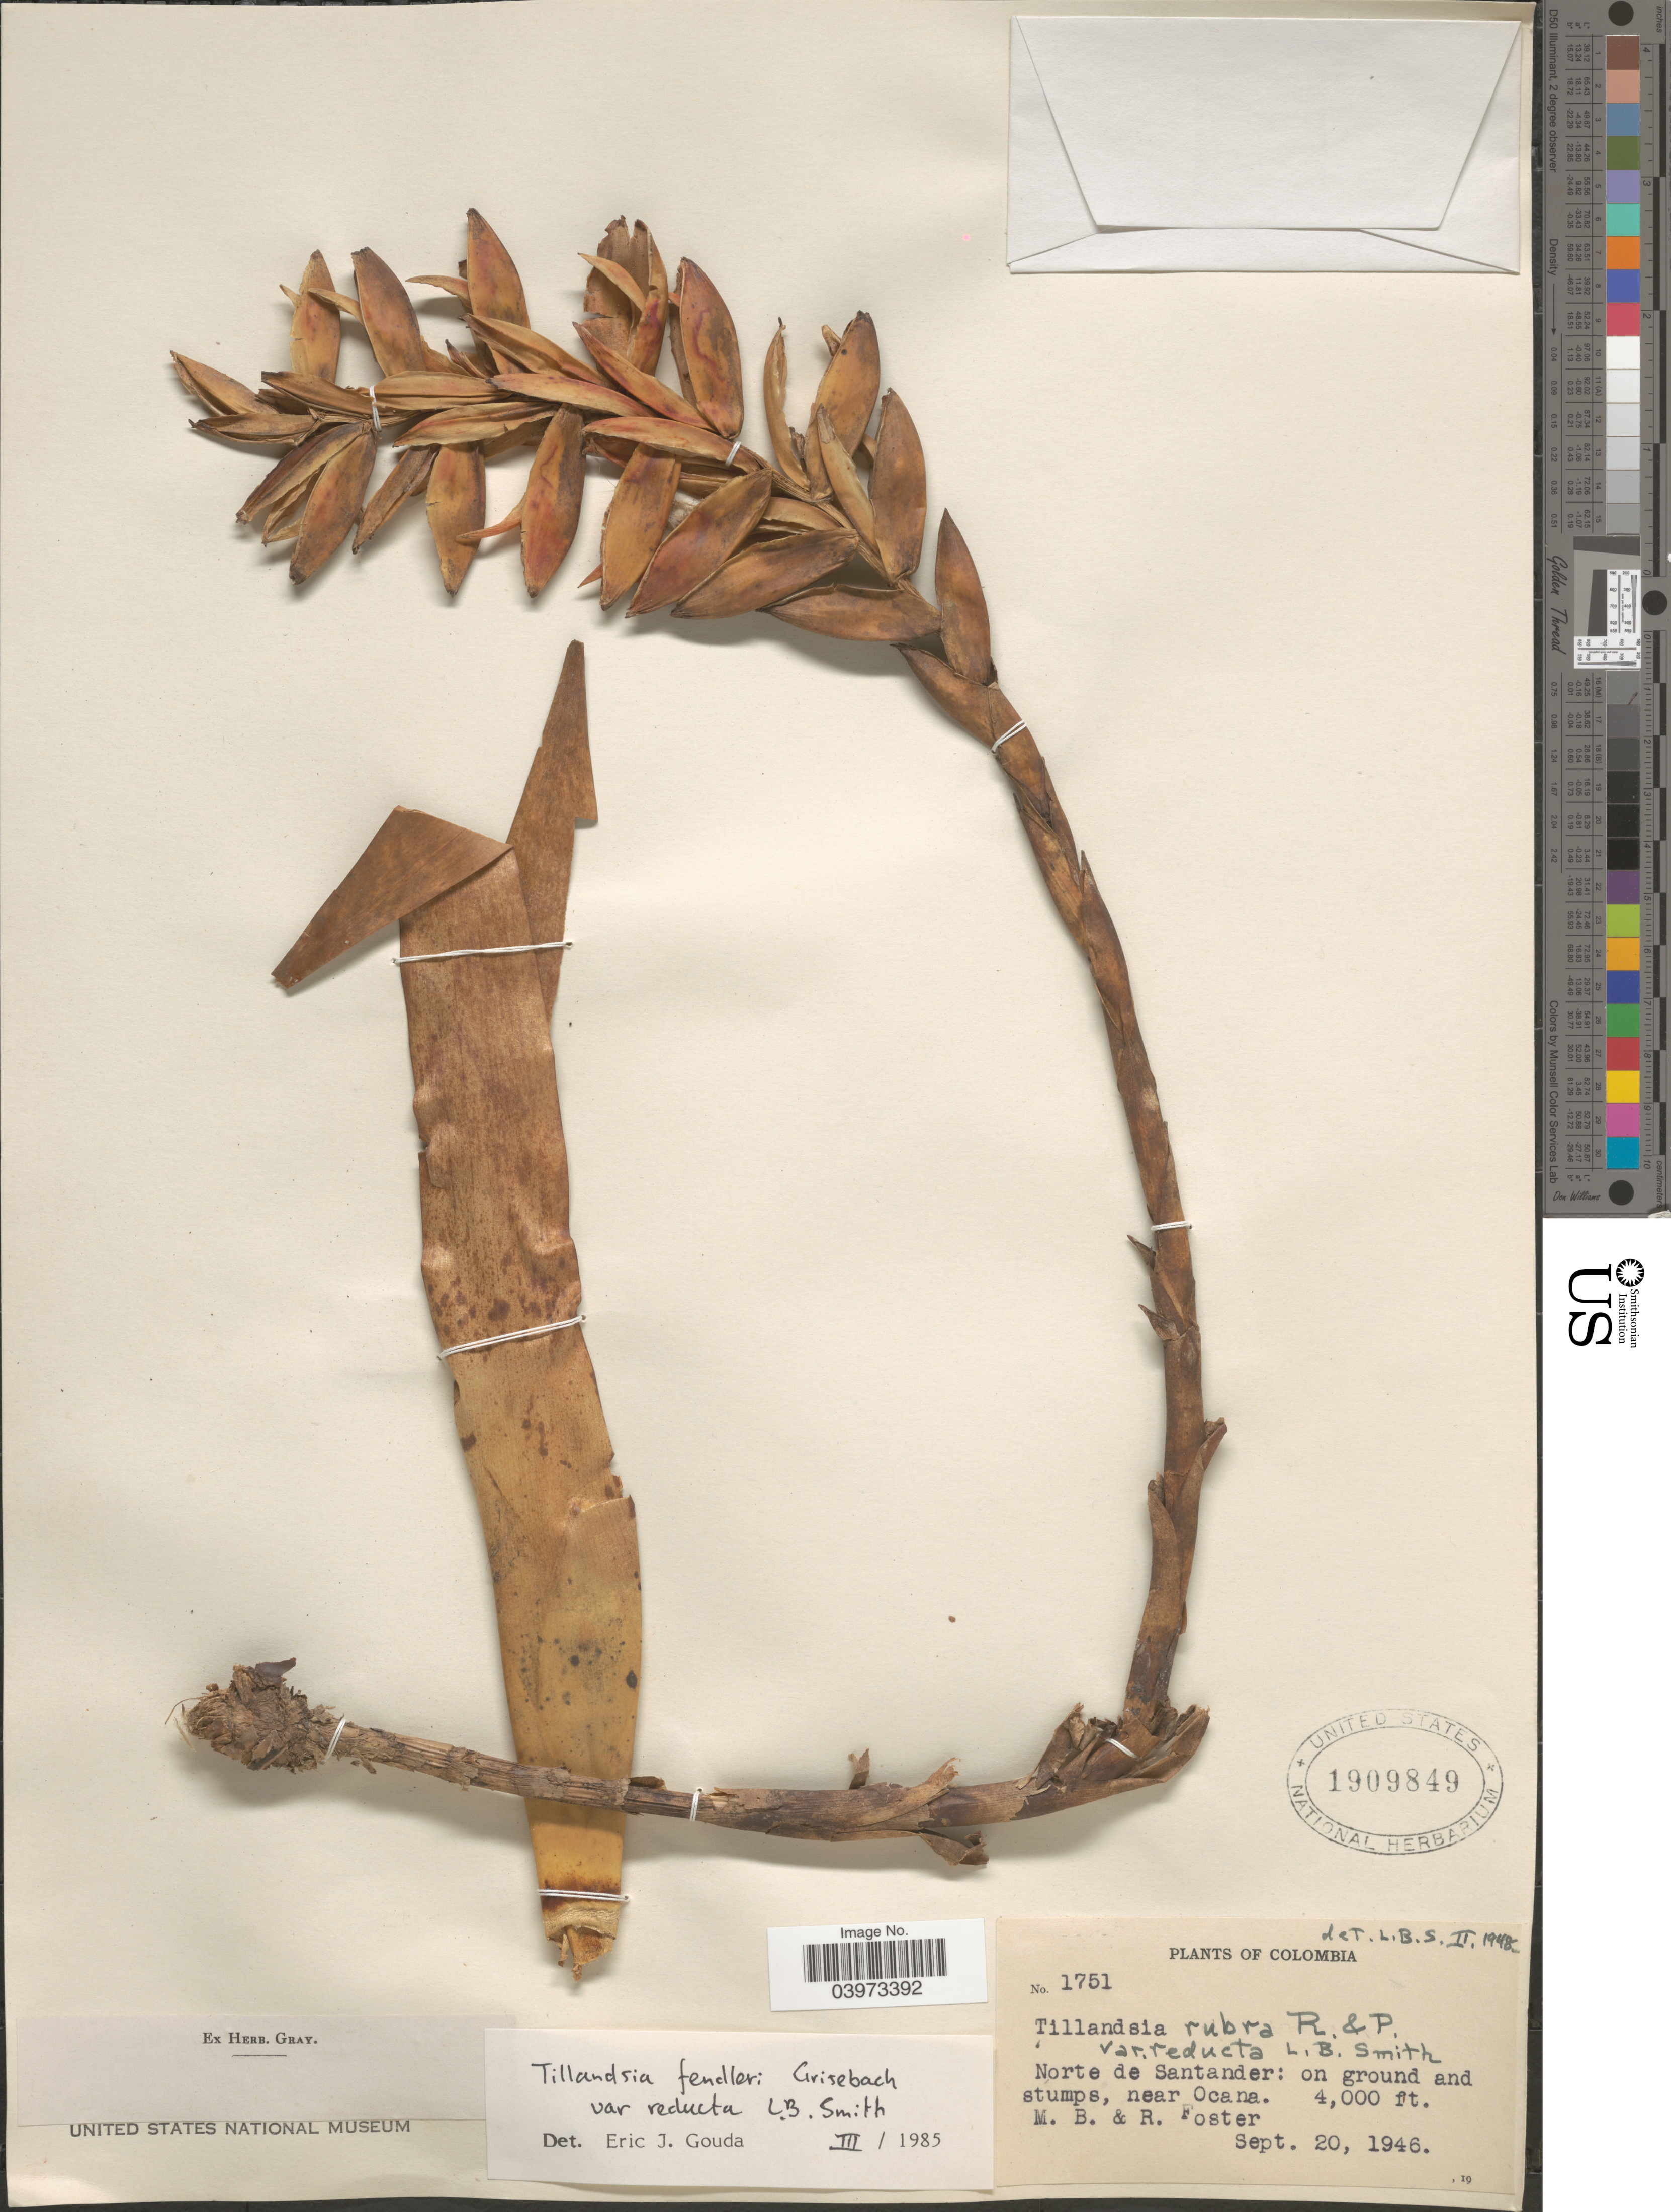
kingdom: Plantae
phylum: Tracheophyta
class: Liliopsida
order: Poales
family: Bromeliaceae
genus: Tillandsia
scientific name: Tillandsia fendleri var. reducta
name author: (L.B. Sm.) L.B. Sm.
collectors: M. B. Foster & R. Foster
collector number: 1751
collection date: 1946-09-20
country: Colombia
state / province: Norte de Santander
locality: On ground and stumps, near Ocana.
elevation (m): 1219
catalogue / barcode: US 1909849